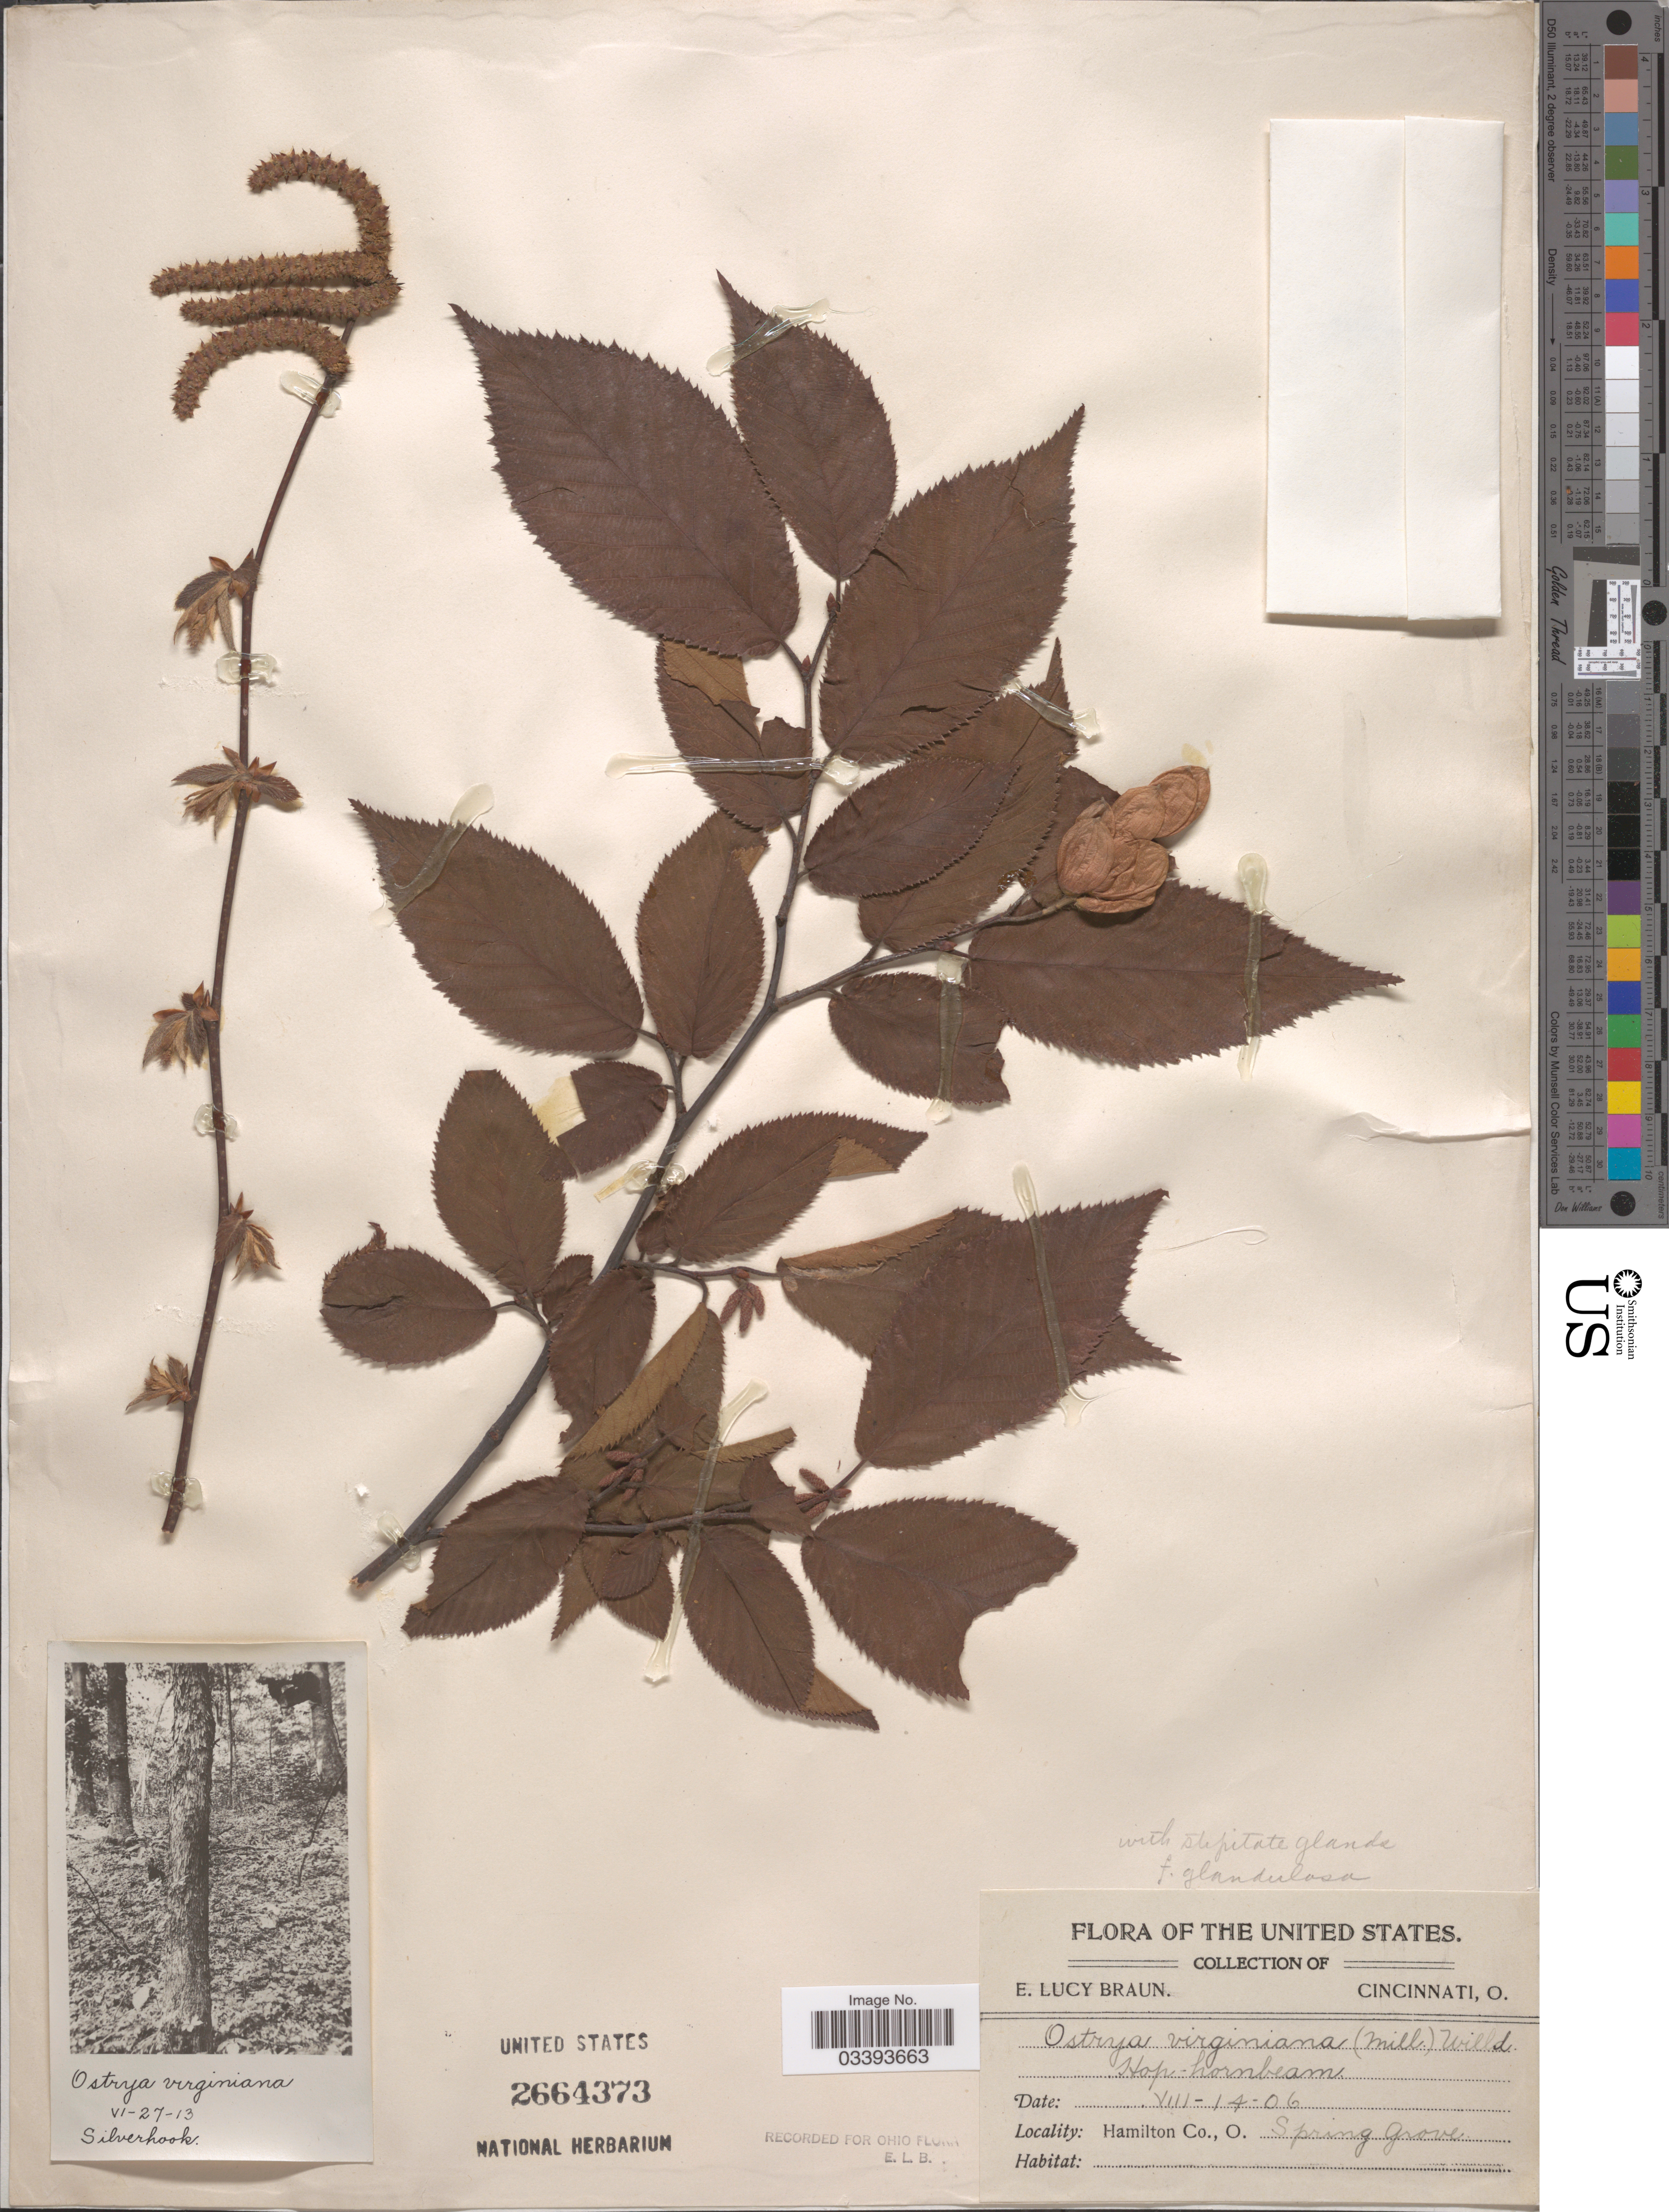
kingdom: Plantae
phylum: Tracheophyta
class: Magnoliopsida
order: Fagales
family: Betulaceae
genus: Ostrya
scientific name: Ostrya virginiana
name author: (Mill.) K. Koch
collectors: E. L. Braun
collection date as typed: Transcribed d/m/y: 14/8/6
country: United States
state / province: Ohio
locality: Hamilton Co., O. Spring Grove.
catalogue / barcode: US 2664373